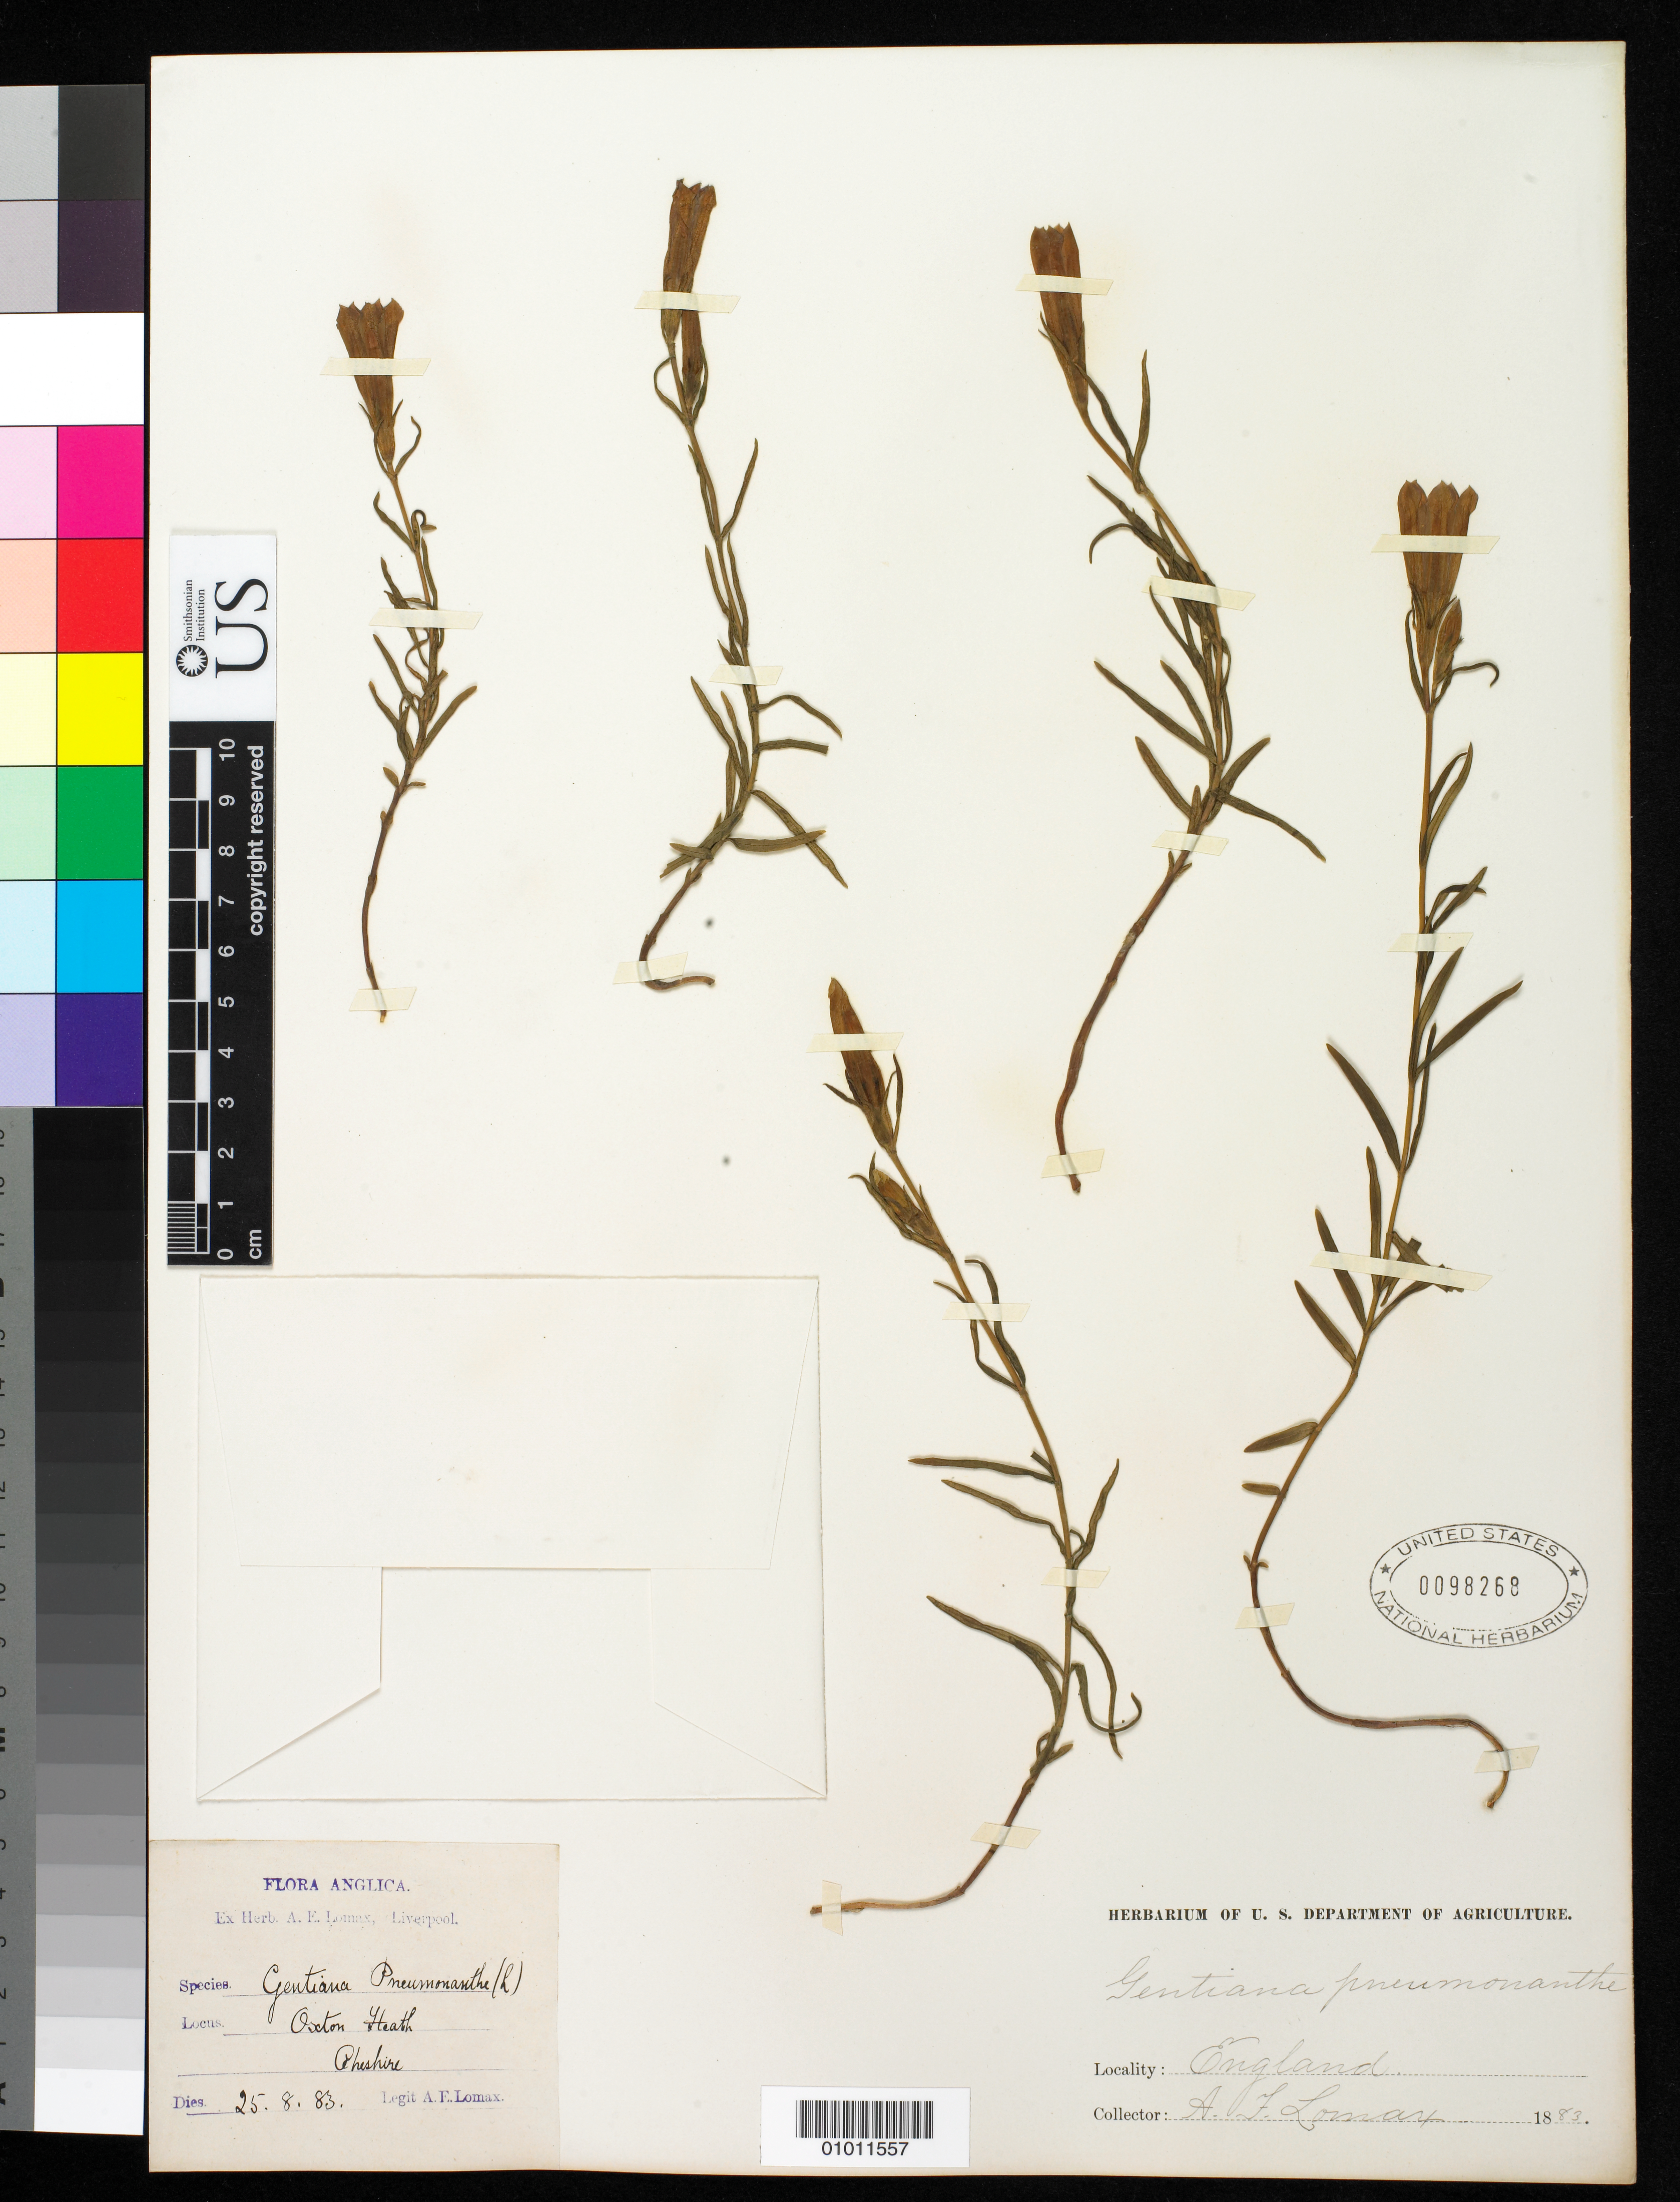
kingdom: Plantae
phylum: Tracheophyta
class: Magnoliopsida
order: Gentianales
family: Gentianaceae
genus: Gentiana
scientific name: Gentiana pneumonanthe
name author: L.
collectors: A. Lomax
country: United Kingdom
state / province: England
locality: Cheshire, Oxton Heath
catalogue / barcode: US 98268